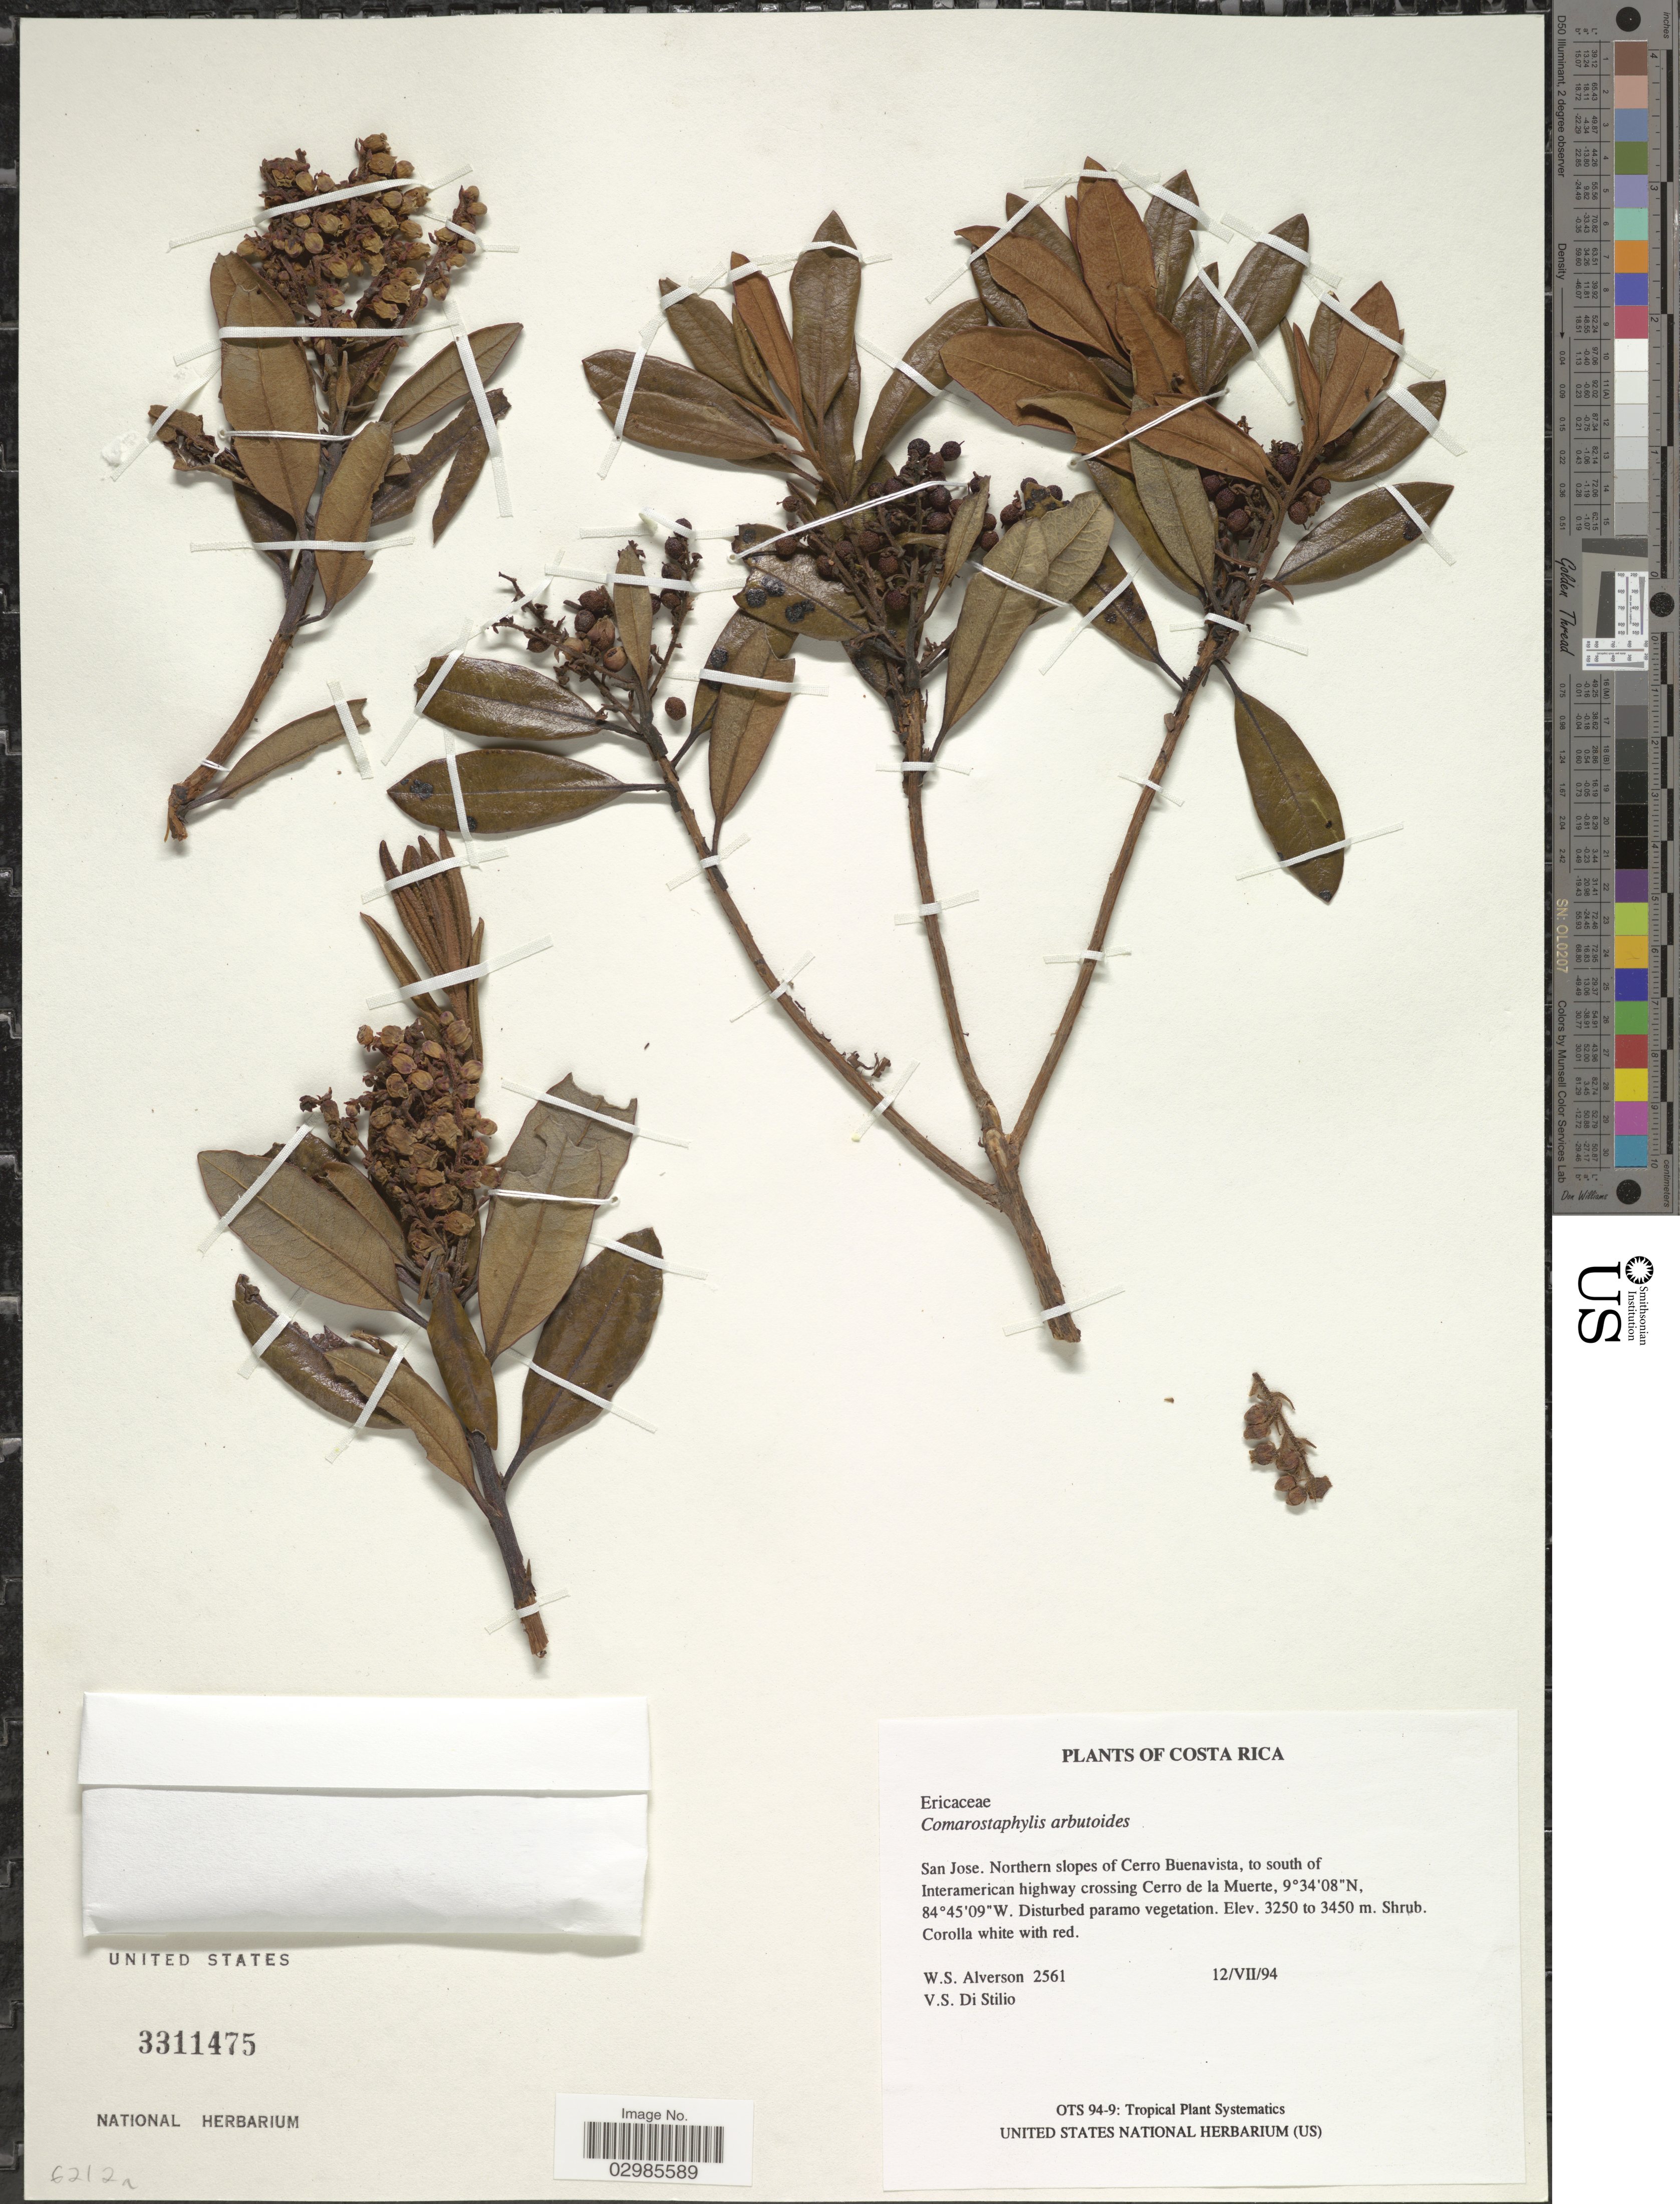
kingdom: Plantae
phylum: Tracheophyta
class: Magnoliopsida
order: Ericales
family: Ericaceae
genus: Comarostaphylis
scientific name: Comarostaphylis arbutoides subsp. arbutoides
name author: Lindl.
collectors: W. S. Alverson & V. Di Stilio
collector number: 2561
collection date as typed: Transcribed d/m/y: 12/7/94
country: Costa Rica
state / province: San José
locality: Northern slopes of Cerro Buenavista, to south of Interamerican highway crossing Cerro de la Muerte.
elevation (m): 3250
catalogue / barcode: US 3311475